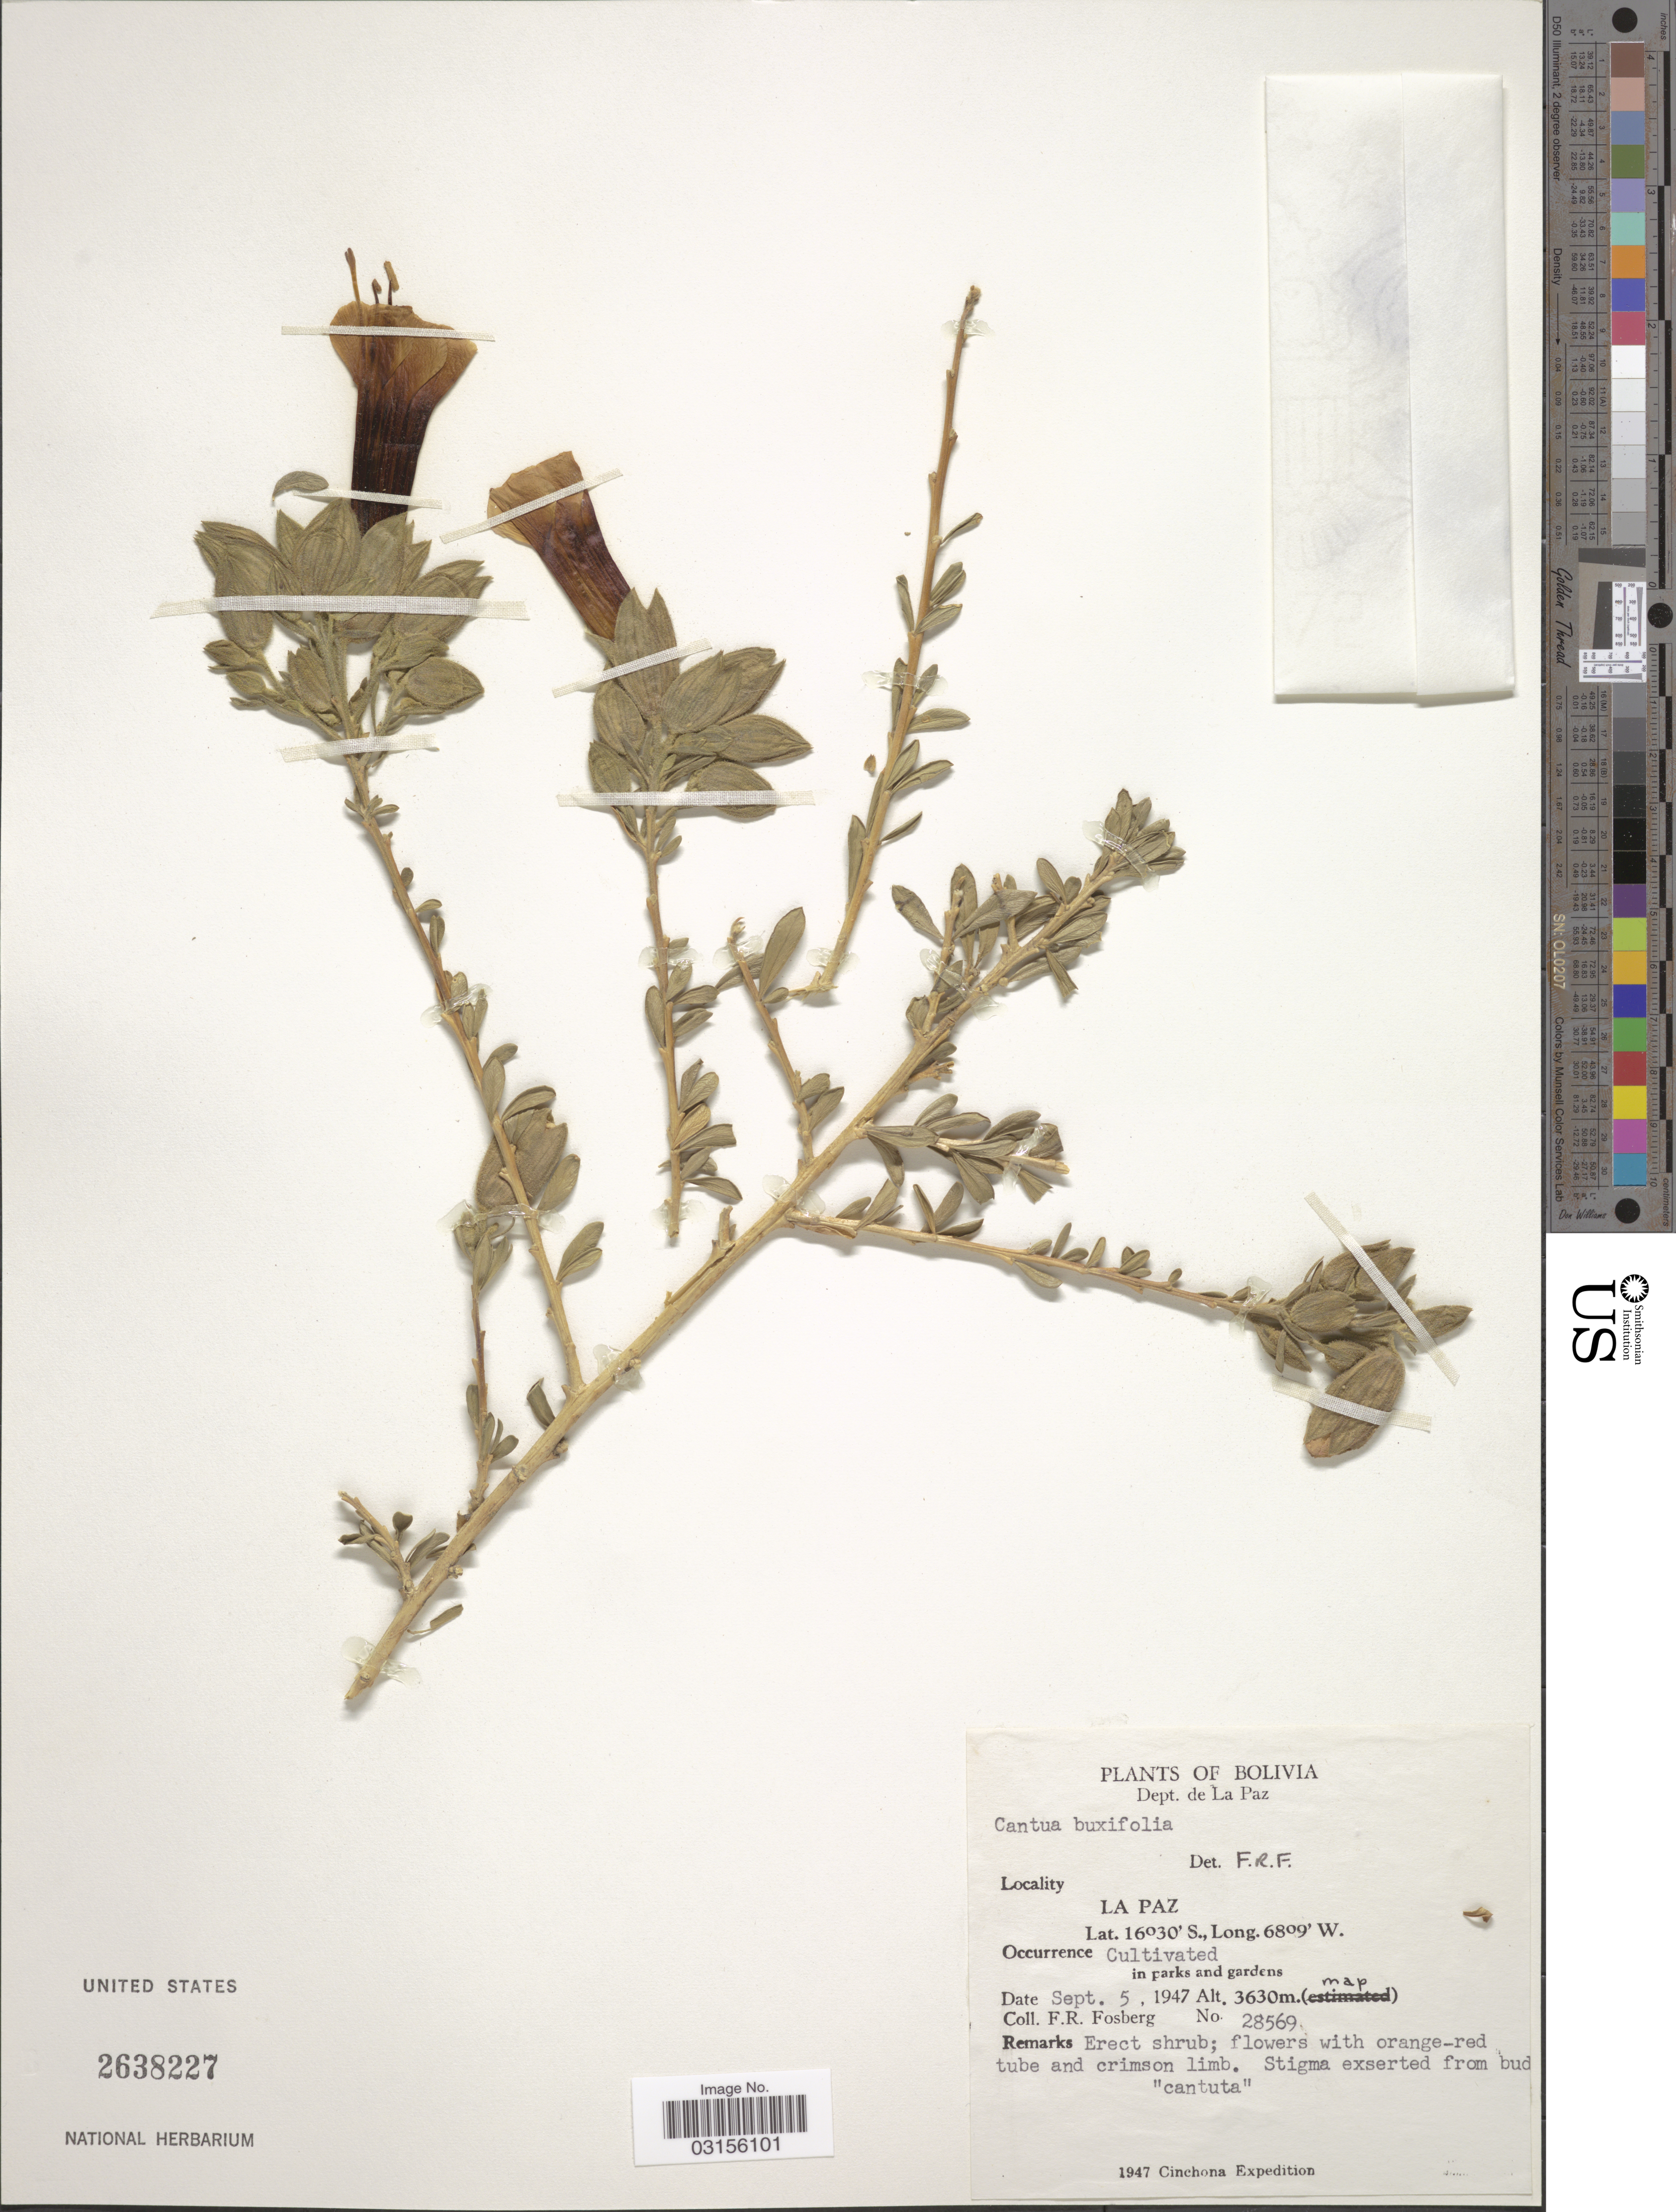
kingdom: Plantae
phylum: Tracheophyta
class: Magnoliopsida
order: Ericales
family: Polemoniaceae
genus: Cantua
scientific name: Cantua buxifolia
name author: Juss. ex Lam.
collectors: F. R. Fosberg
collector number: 28569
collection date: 1947-09-05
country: Bolivia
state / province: La Paz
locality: Dept. de La Paz. La Paz.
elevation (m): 3630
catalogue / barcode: US 2638227